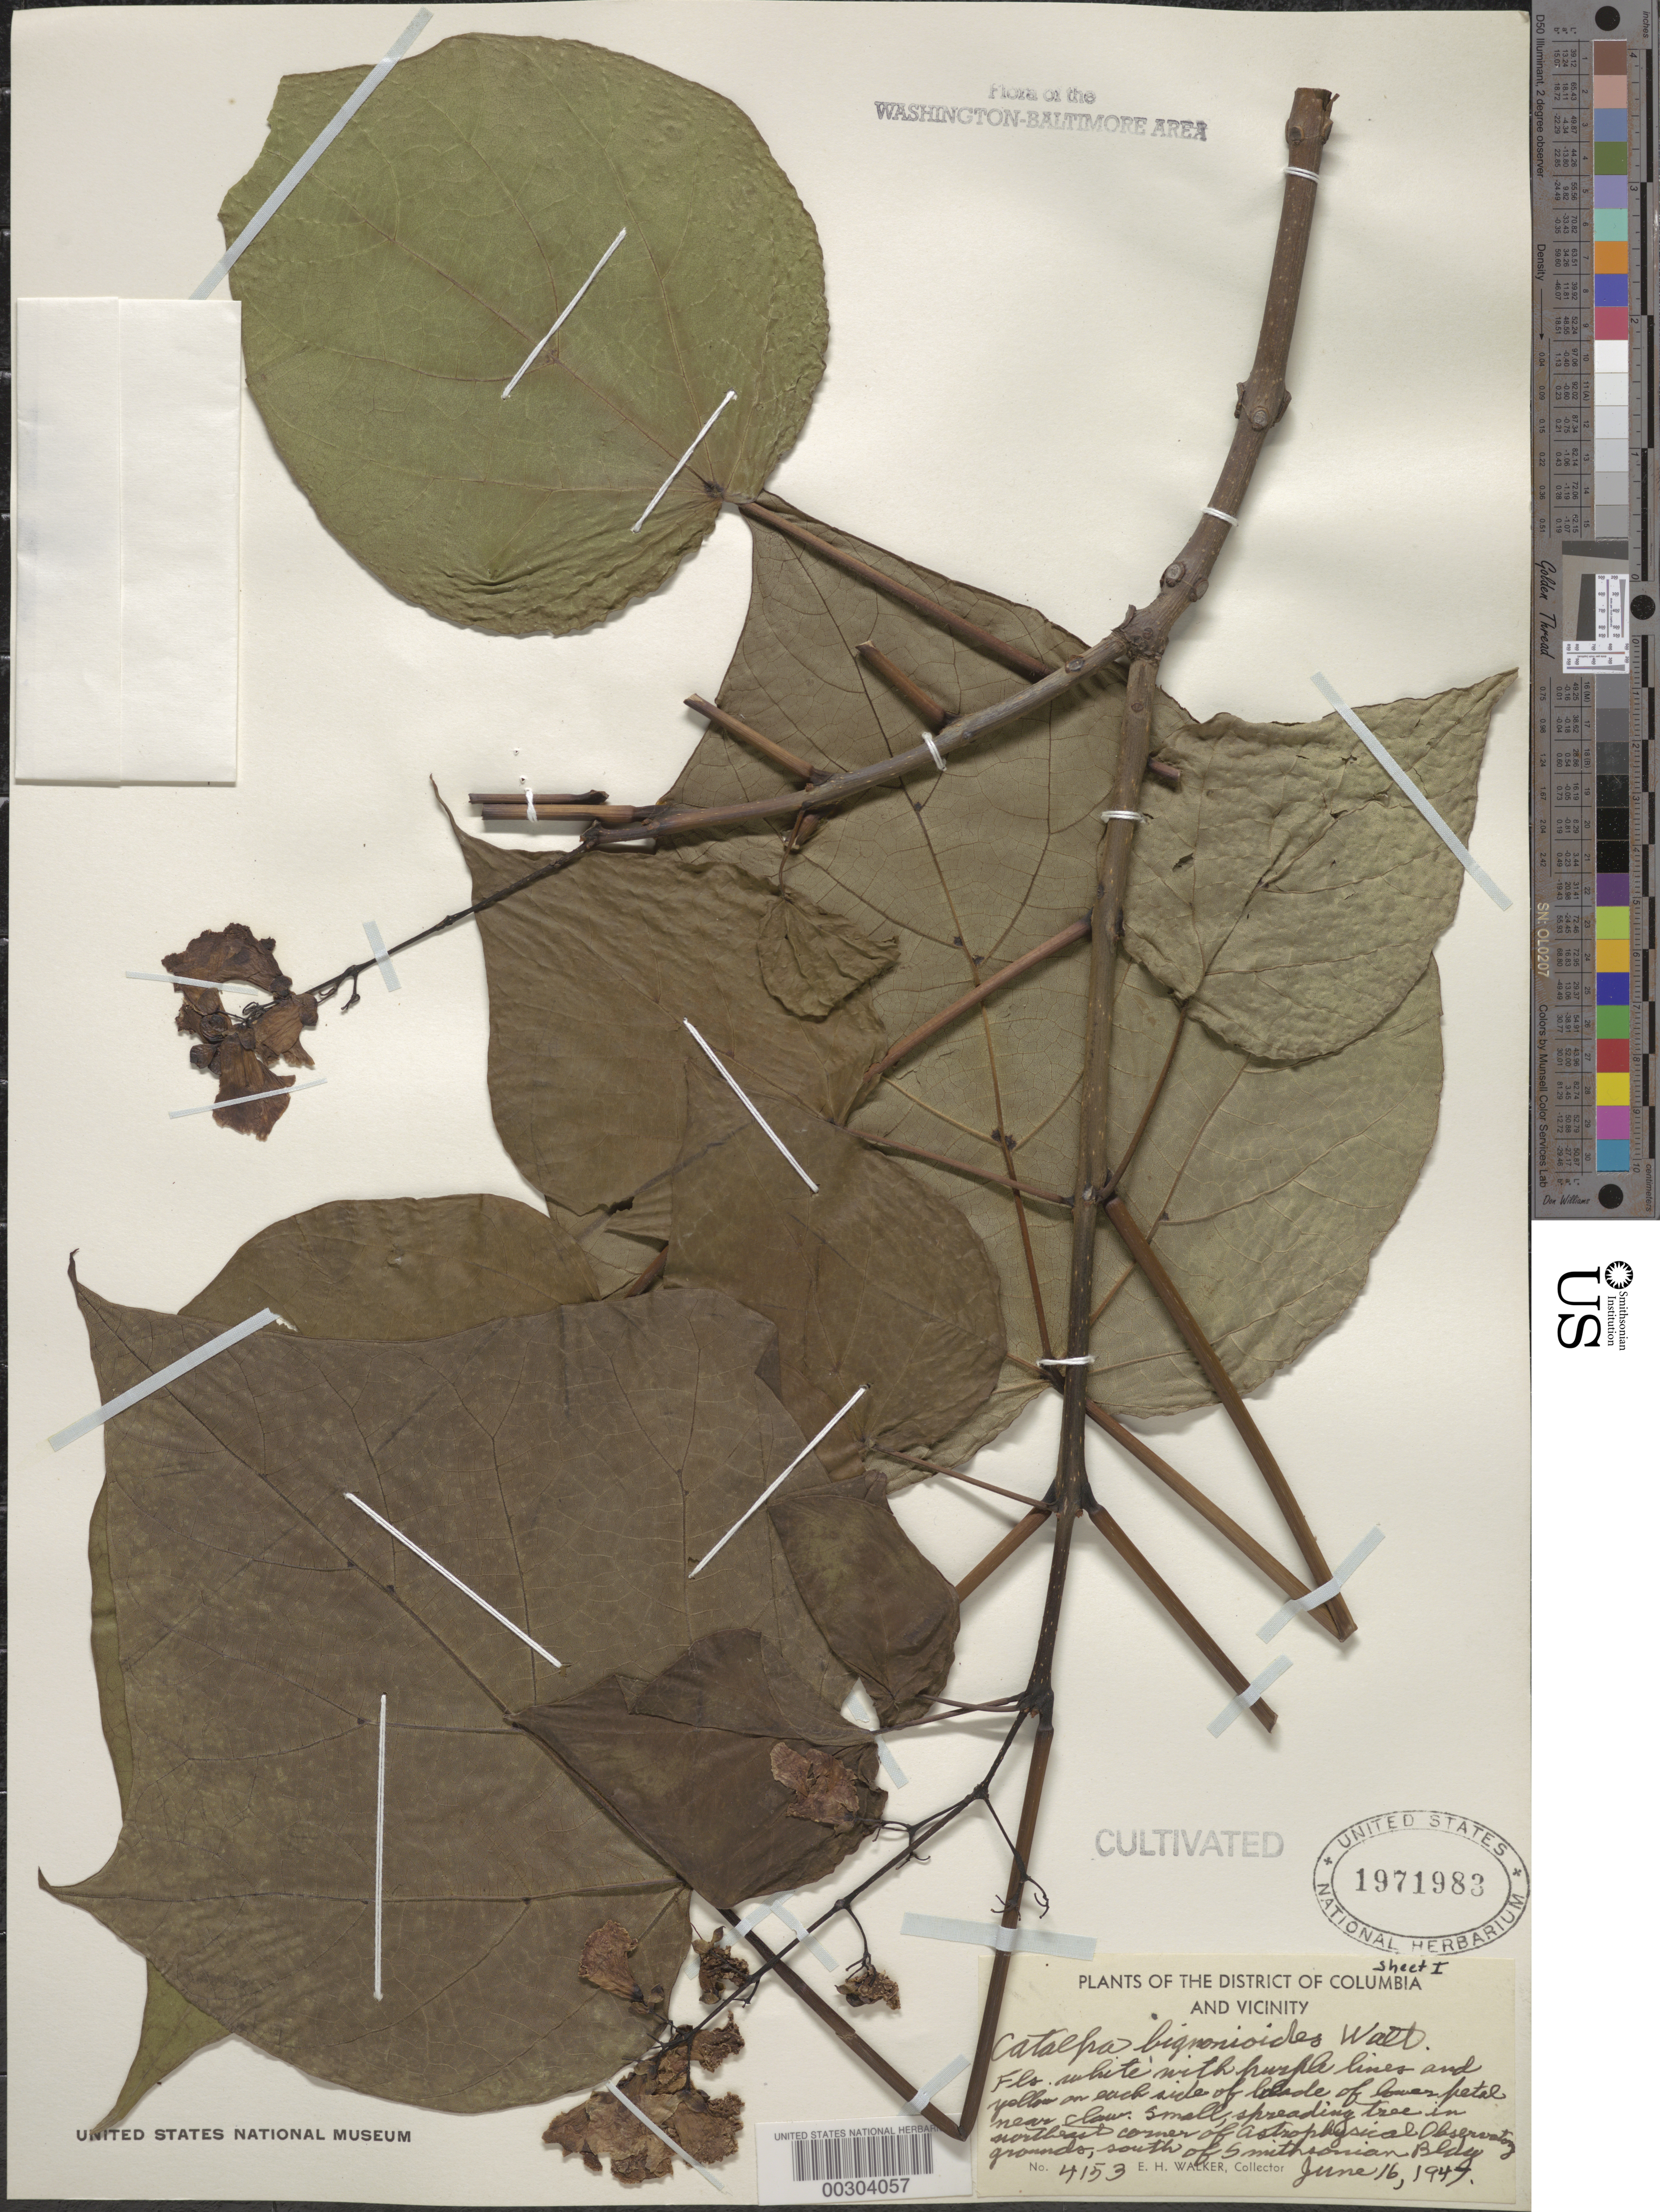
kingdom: Plantae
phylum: Tracheophyta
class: Magnoliopsida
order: Lamiales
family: Bignoniaceae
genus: Catalpa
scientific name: Catalpa bignonioides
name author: Walter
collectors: E. H. Walker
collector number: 4153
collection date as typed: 16 Jun 1947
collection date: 1947-06-16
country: United States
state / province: District of Columbia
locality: SE corner of Astrophysical Observatory grounds, S of Smithsonian Building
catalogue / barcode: US 1971983